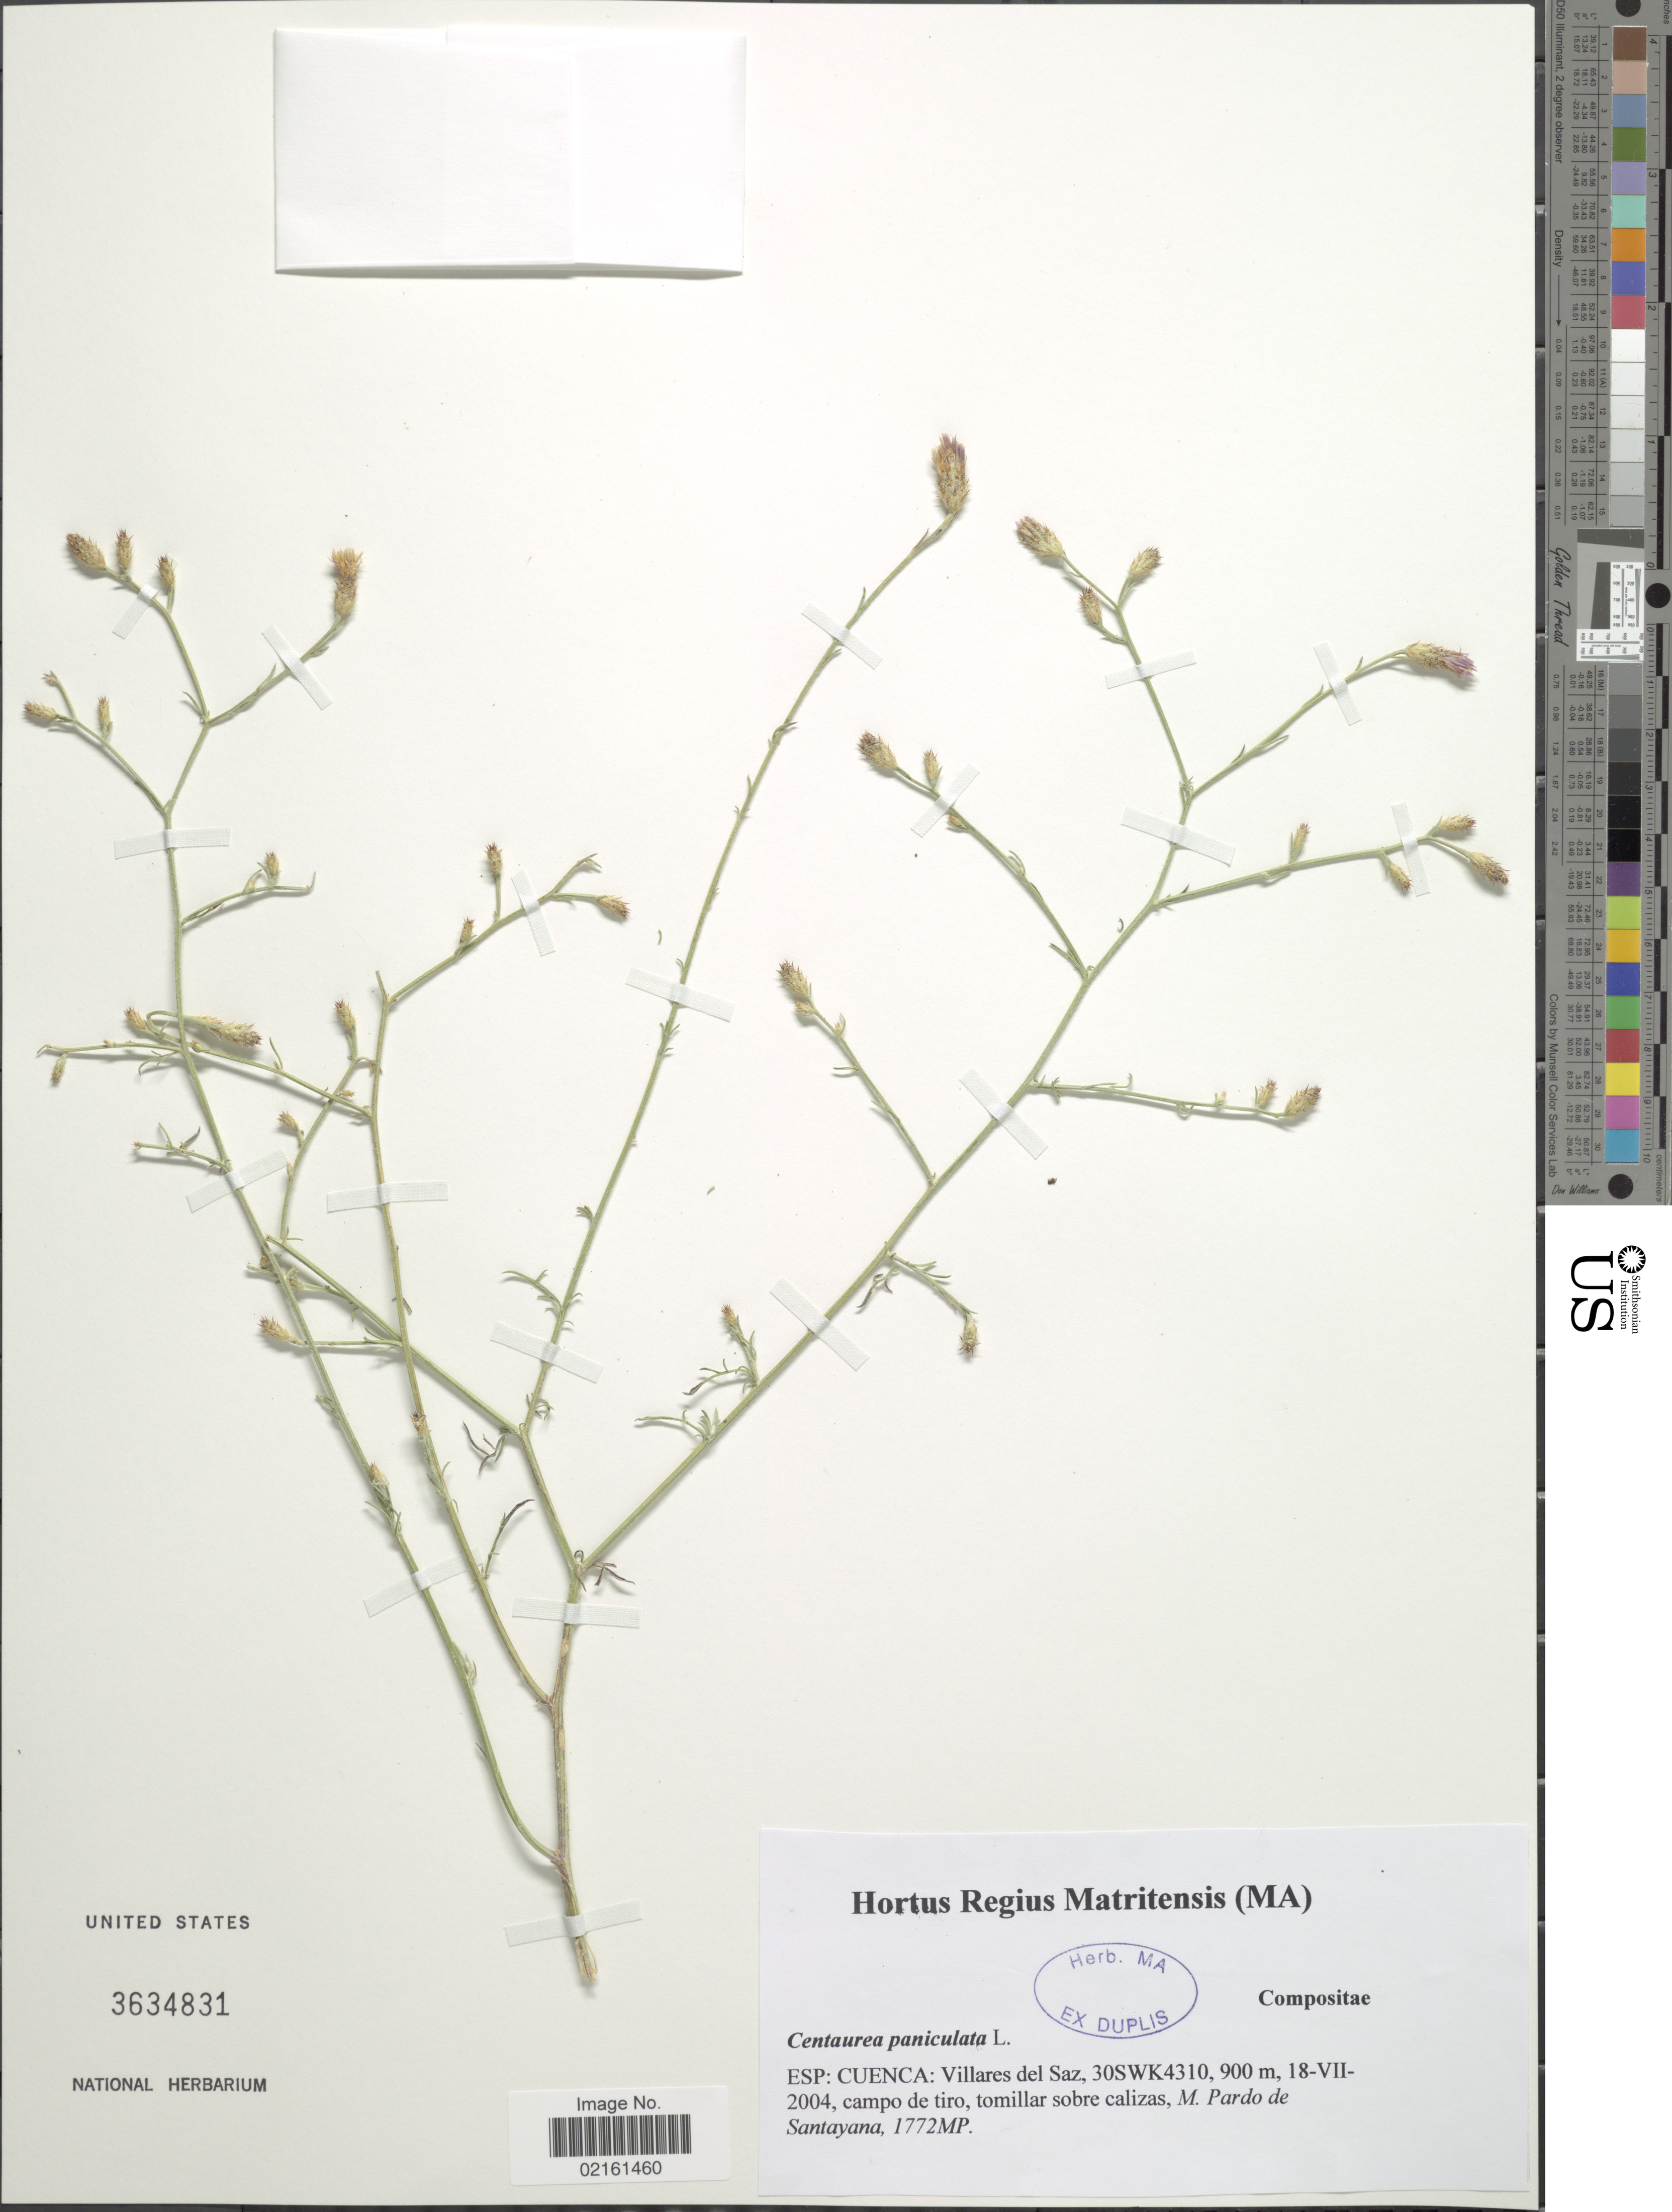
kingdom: Plantae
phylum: Tracheophyta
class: Magnoliopsida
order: Asterales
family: Asteraceae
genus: Centaurea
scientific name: Centaurea paniculata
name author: L.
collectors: M. Pardo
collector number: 1772MP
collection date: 2004-07-18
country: Spain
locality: Esp, Cuenca, Villares del Saz, 30SWK4310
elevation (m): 900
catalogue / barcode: US 3634831